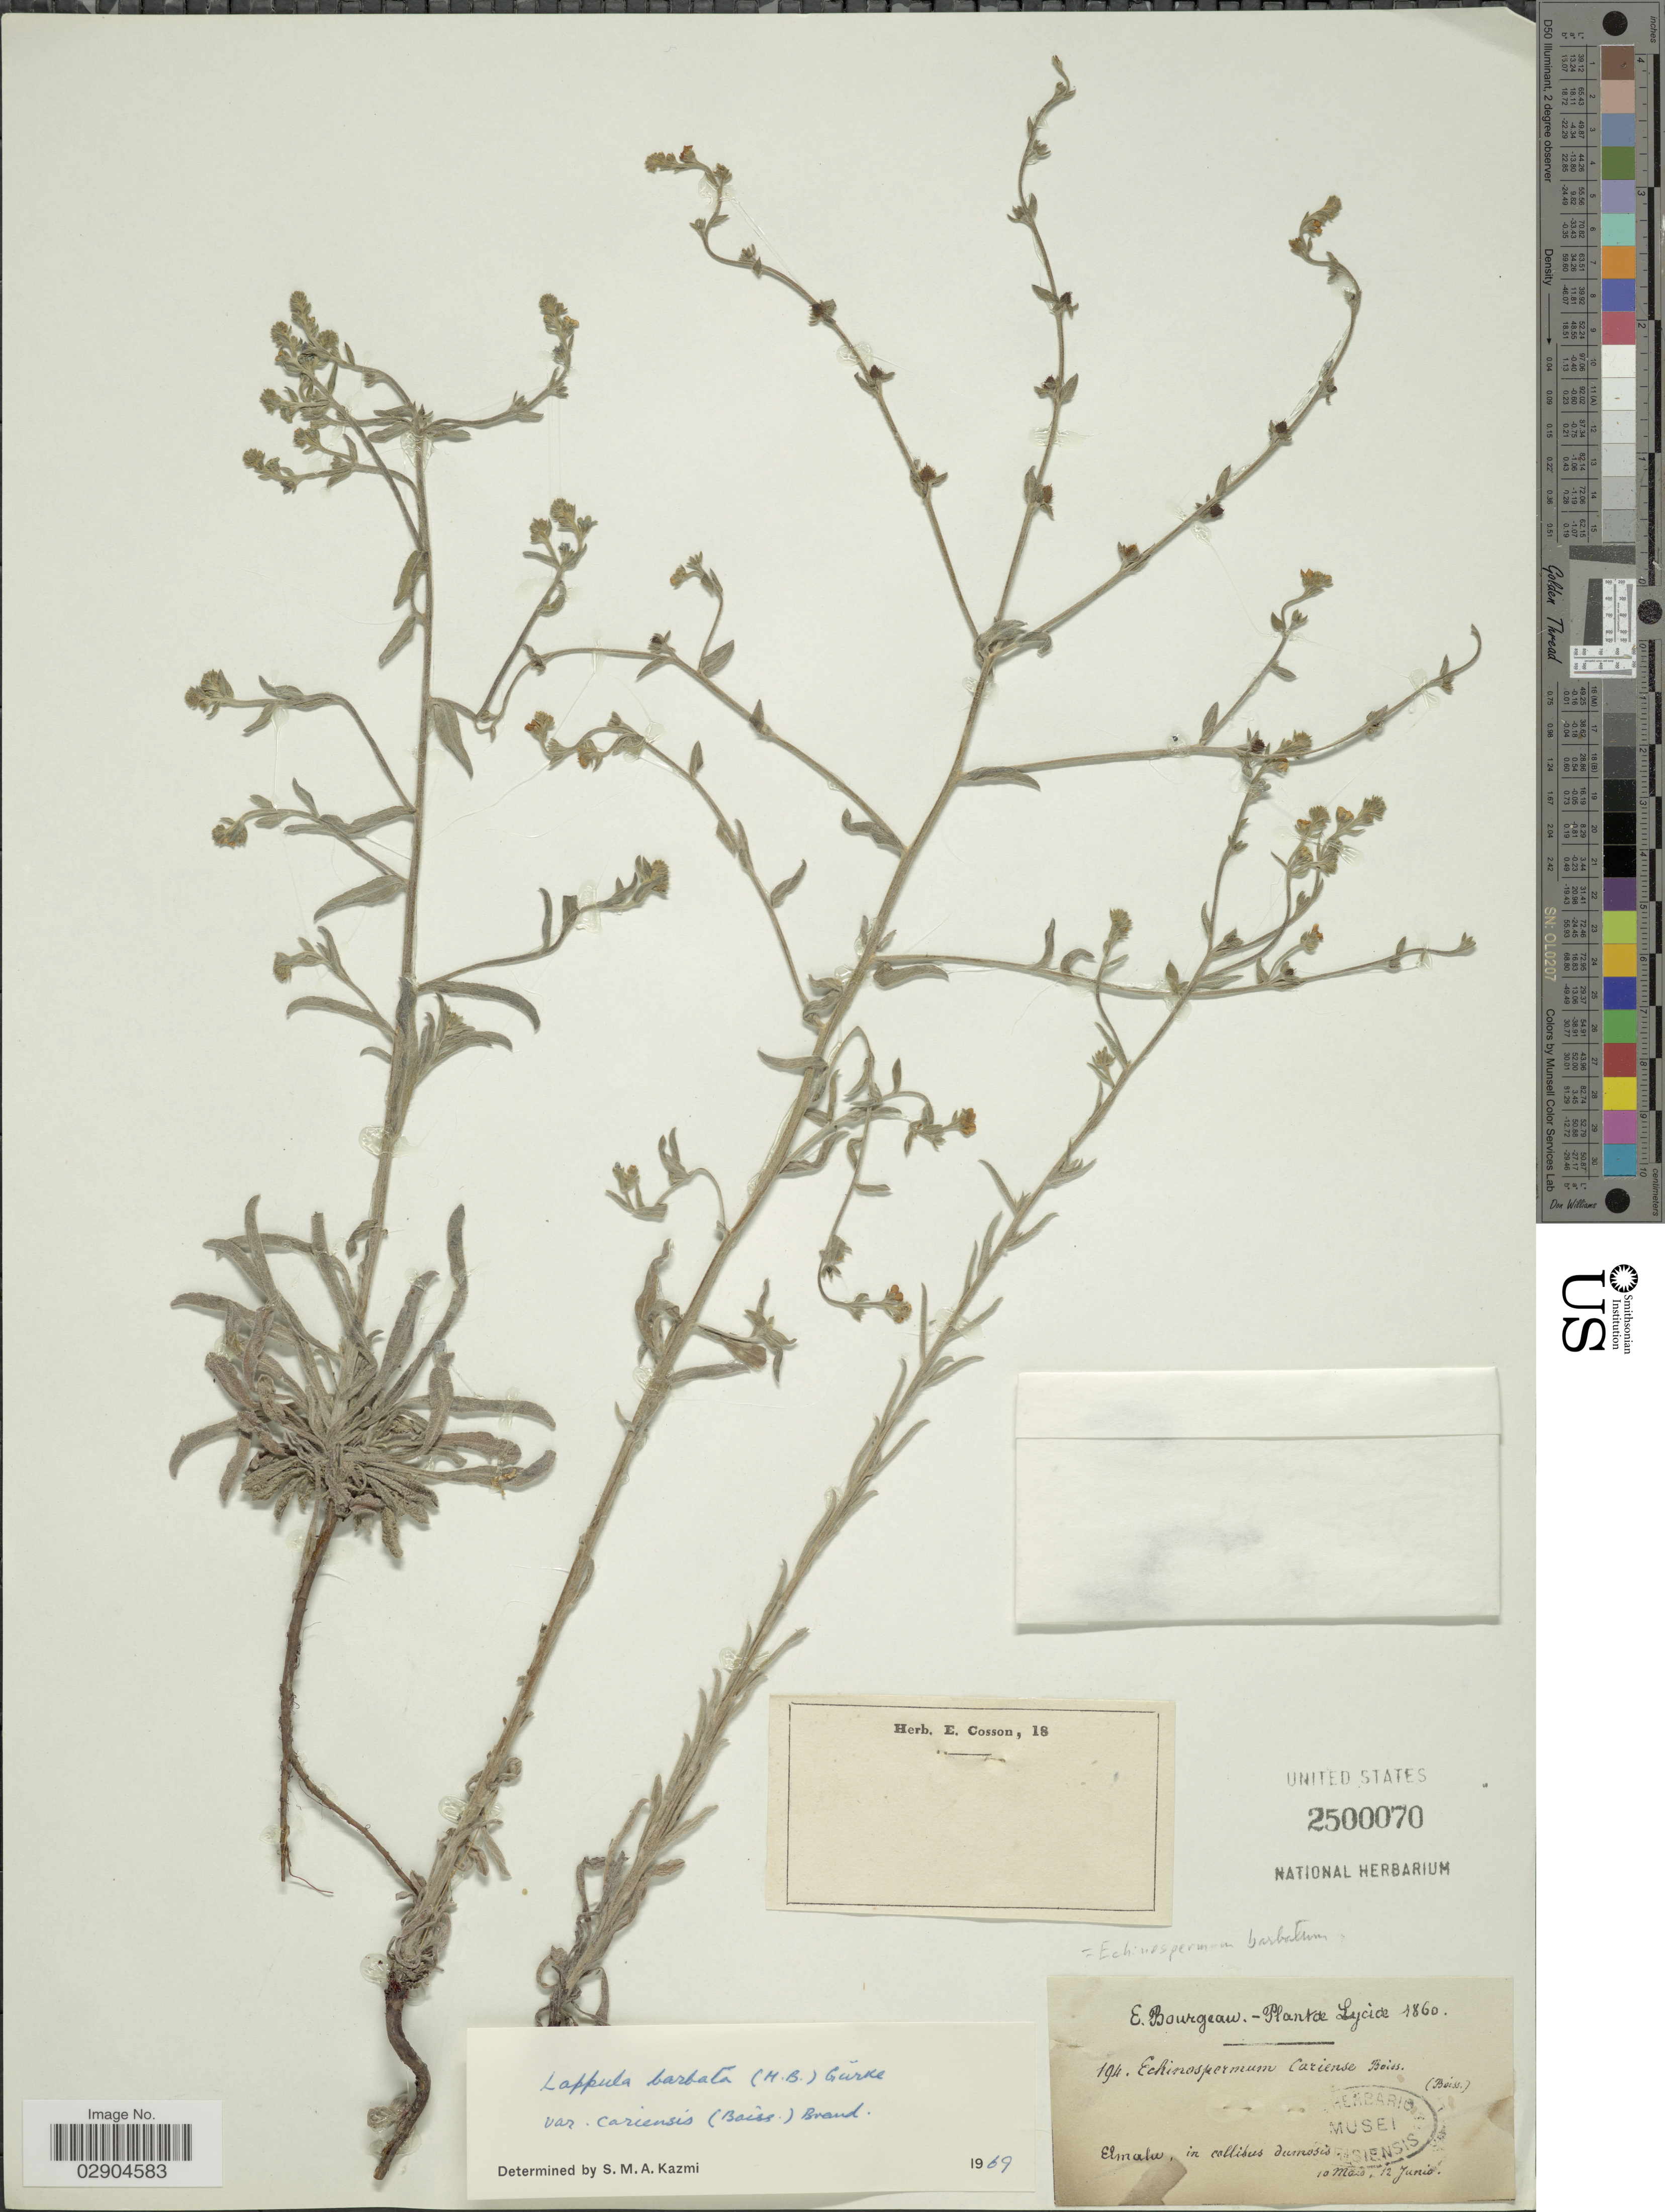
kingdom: Plantae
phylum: Tracheophyta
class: Magnoliopsida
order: Boraginales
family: Boraginaceae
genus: Lappula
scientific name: Lappula barbata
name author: (M. Bieb.) Gürke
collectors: E. Bourgeau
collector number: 194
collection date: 1860-05-10/1860-06-12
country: Turkey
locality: Lyciae. Elmalu, in collibus dumosis.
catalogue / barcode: US 2500070